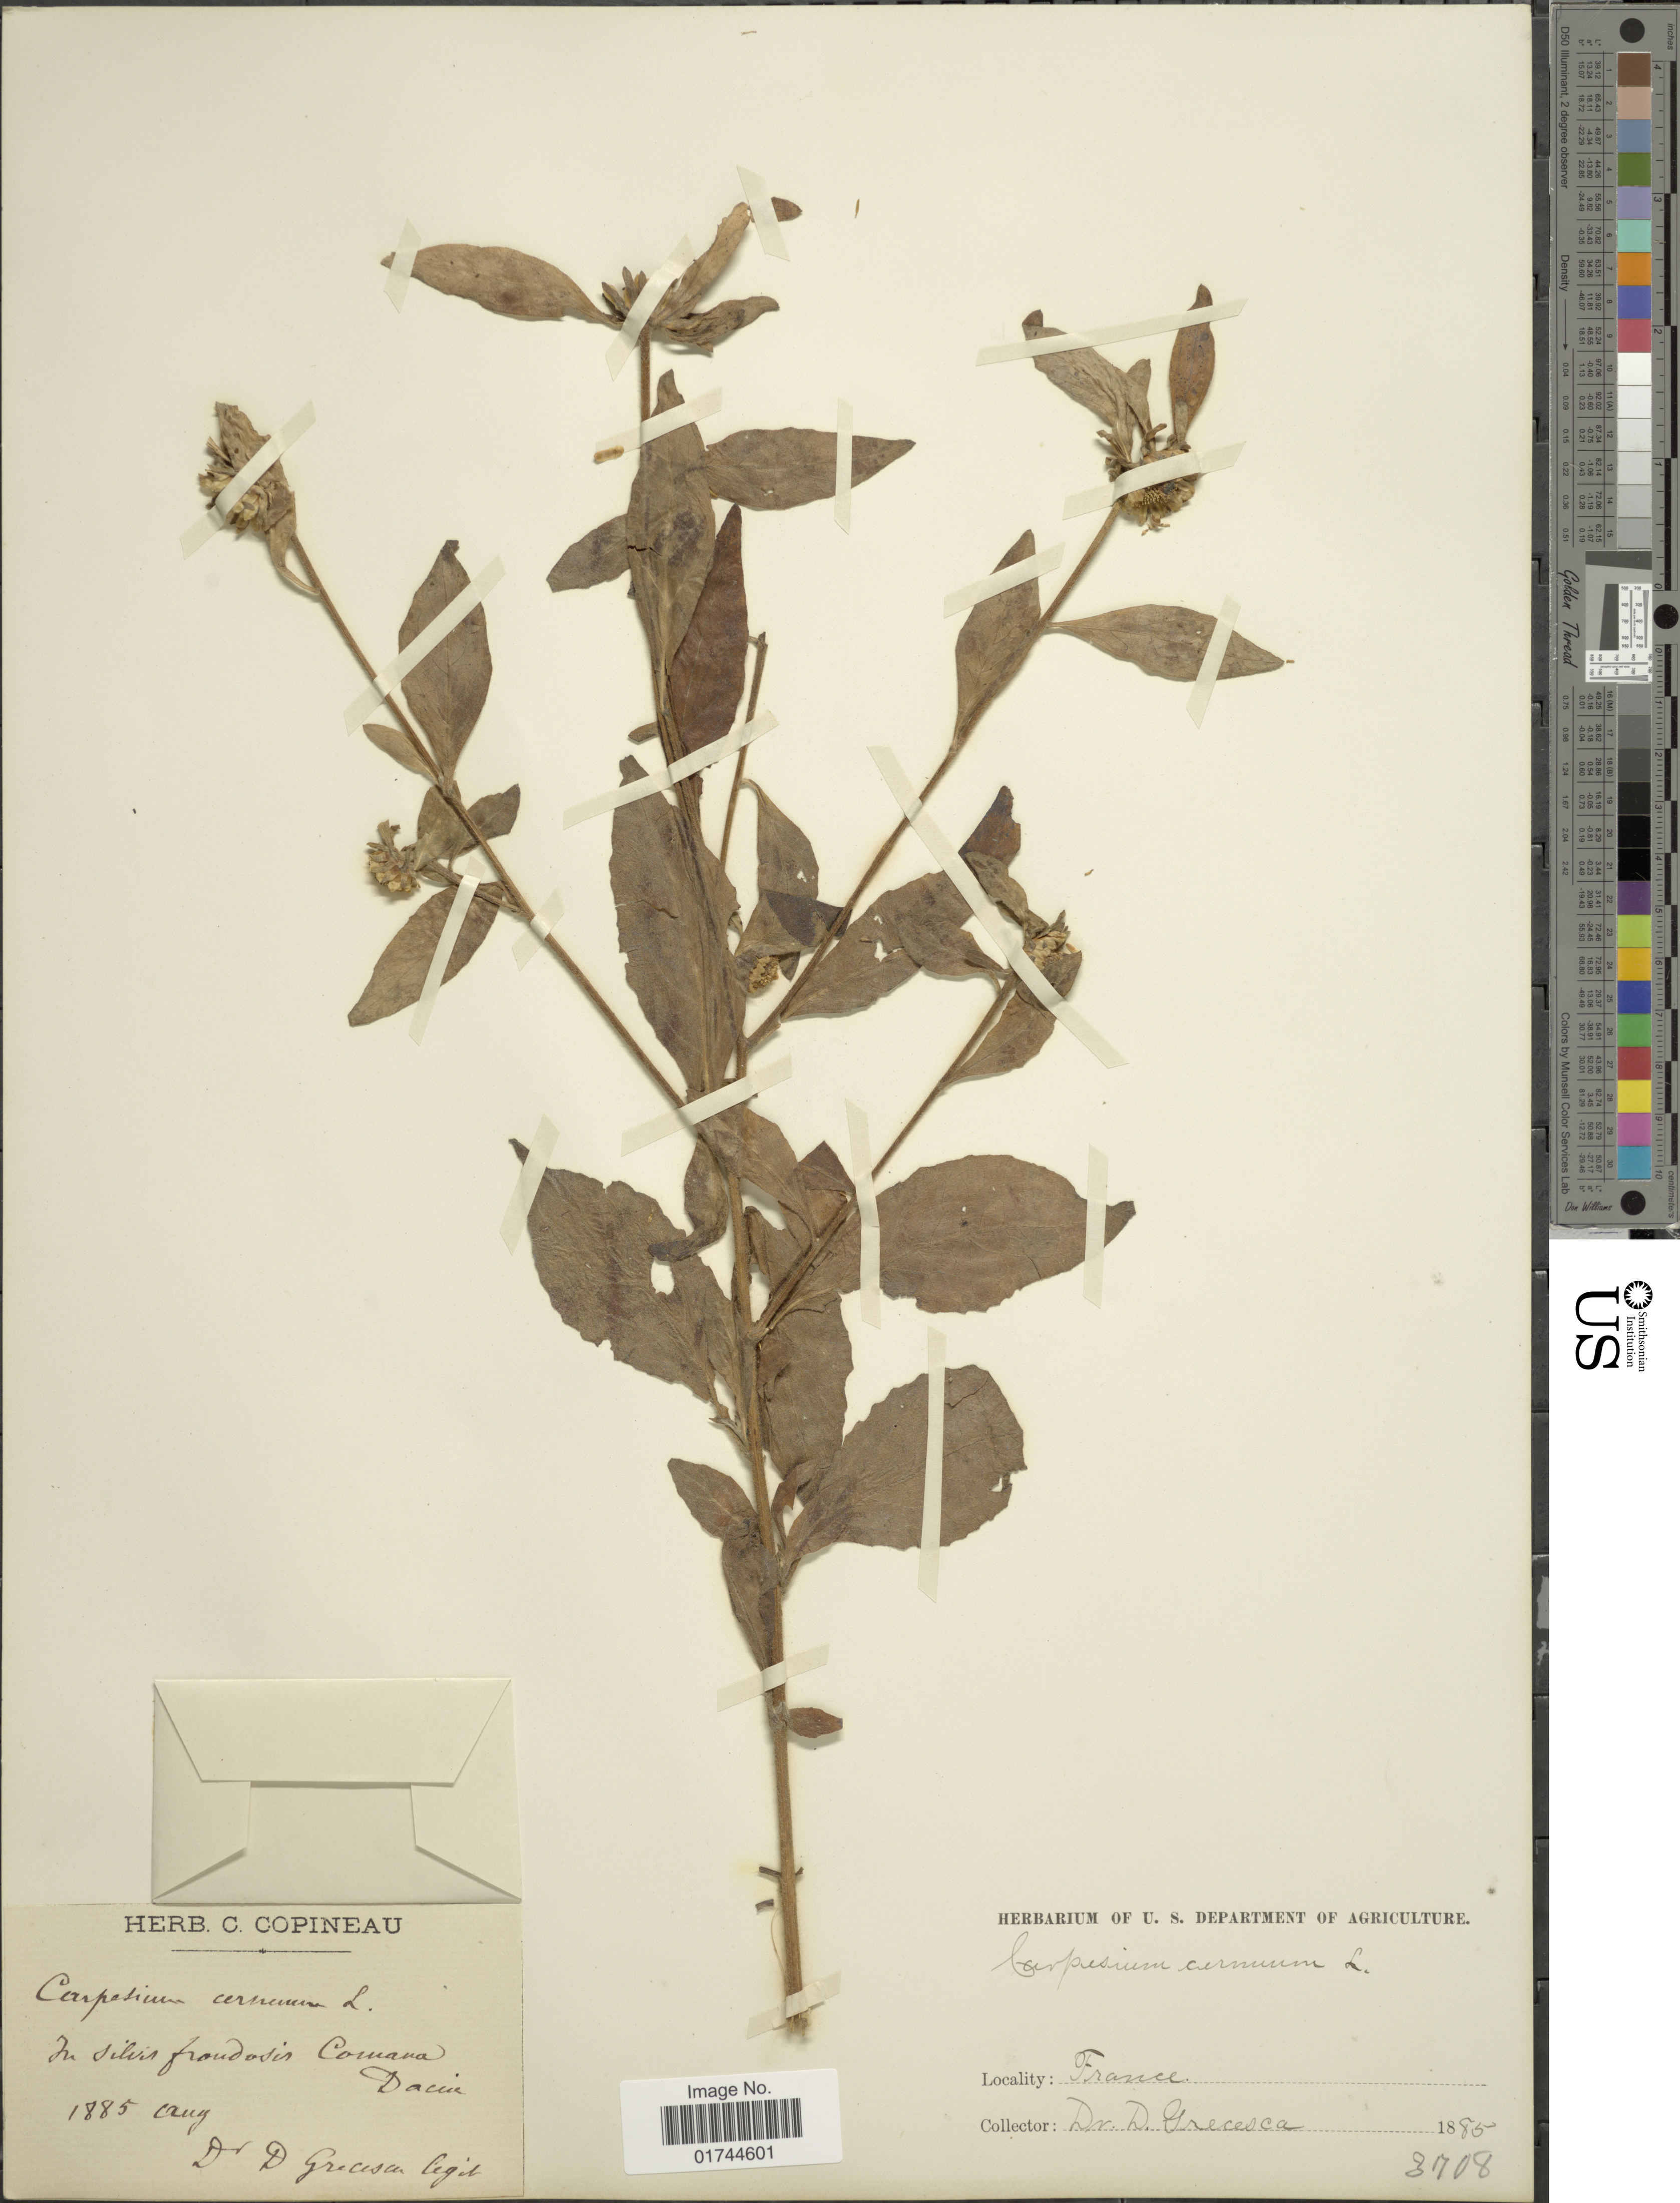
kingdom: Plantae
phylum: Tracheophyta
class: Magnoliopsida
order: Asterales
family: Asteraceae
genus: Carpesium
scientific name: Carpesium cernum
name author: L.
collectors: D. Grecesca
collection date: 1885-08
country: France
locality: In silvis froudosin Comana